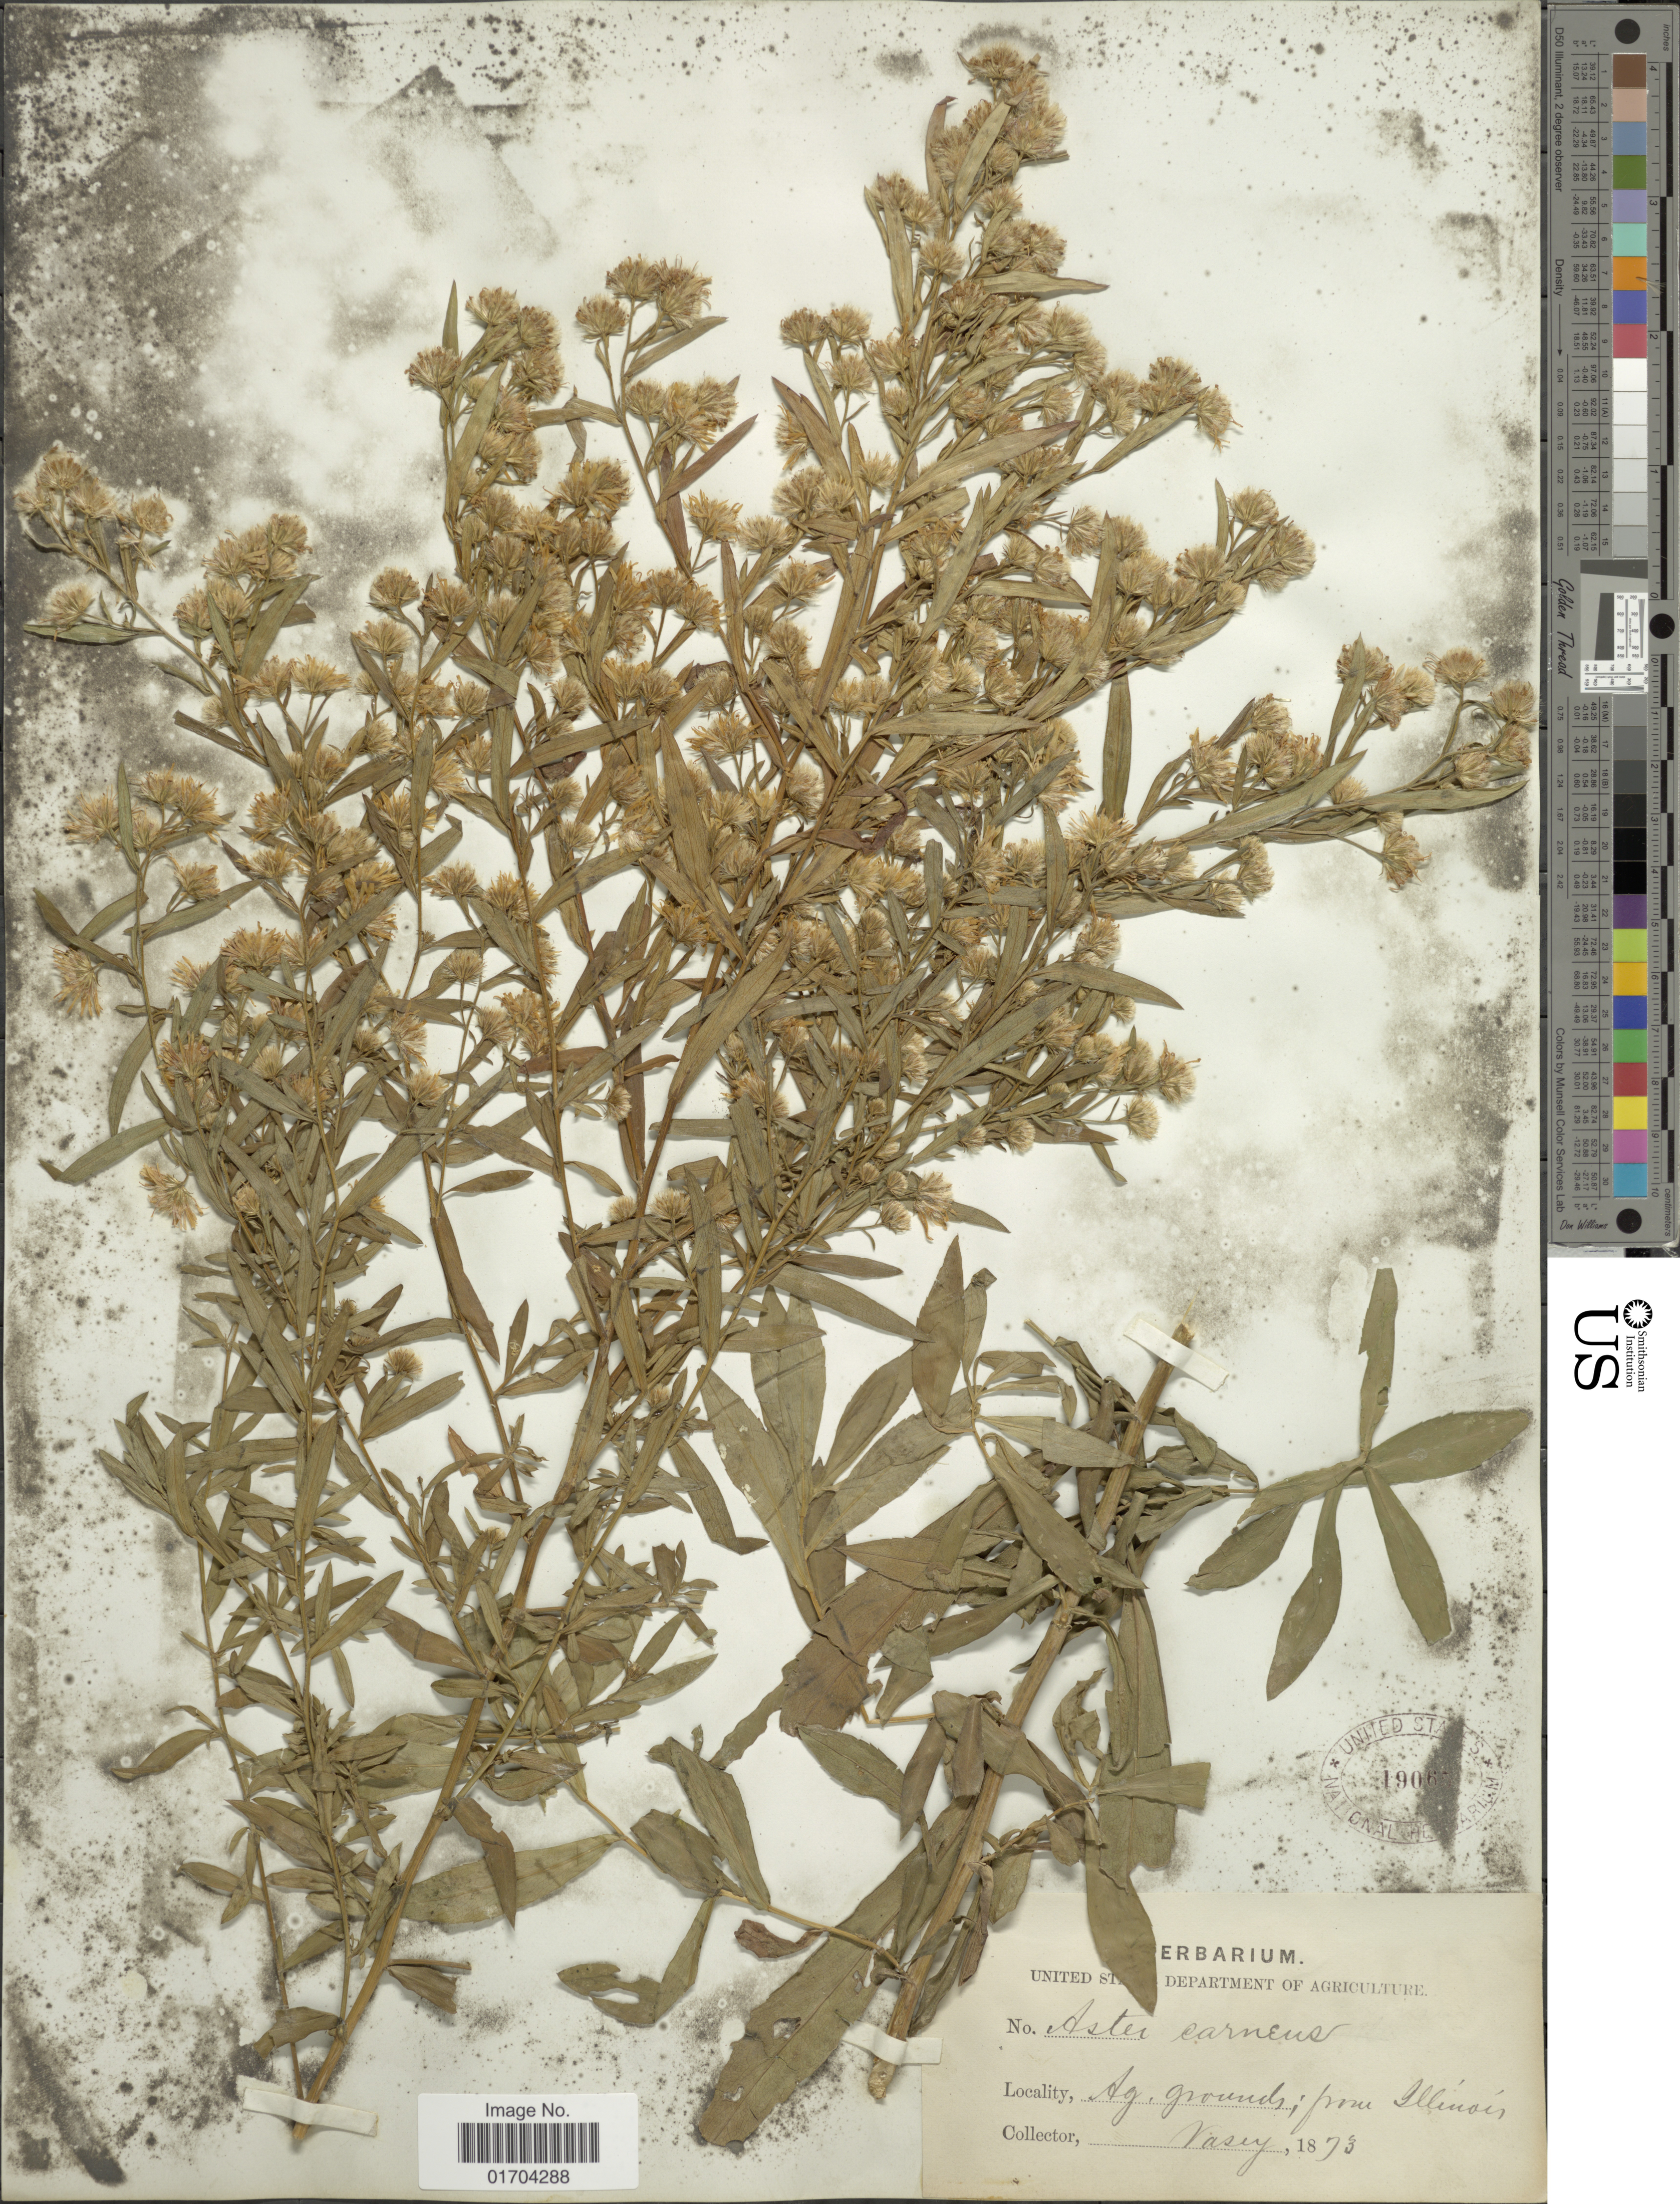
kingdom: Plantae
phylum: Tracheophyta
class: Magnoliopsida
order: Asterales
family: Asteraceae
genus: Symphyotrichum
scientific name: Symphyotrichum sp.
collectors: Vasey, --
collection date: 1873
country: United States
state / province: Illinois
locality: Ag. grounds; from Illinois.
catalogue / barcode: US 19065